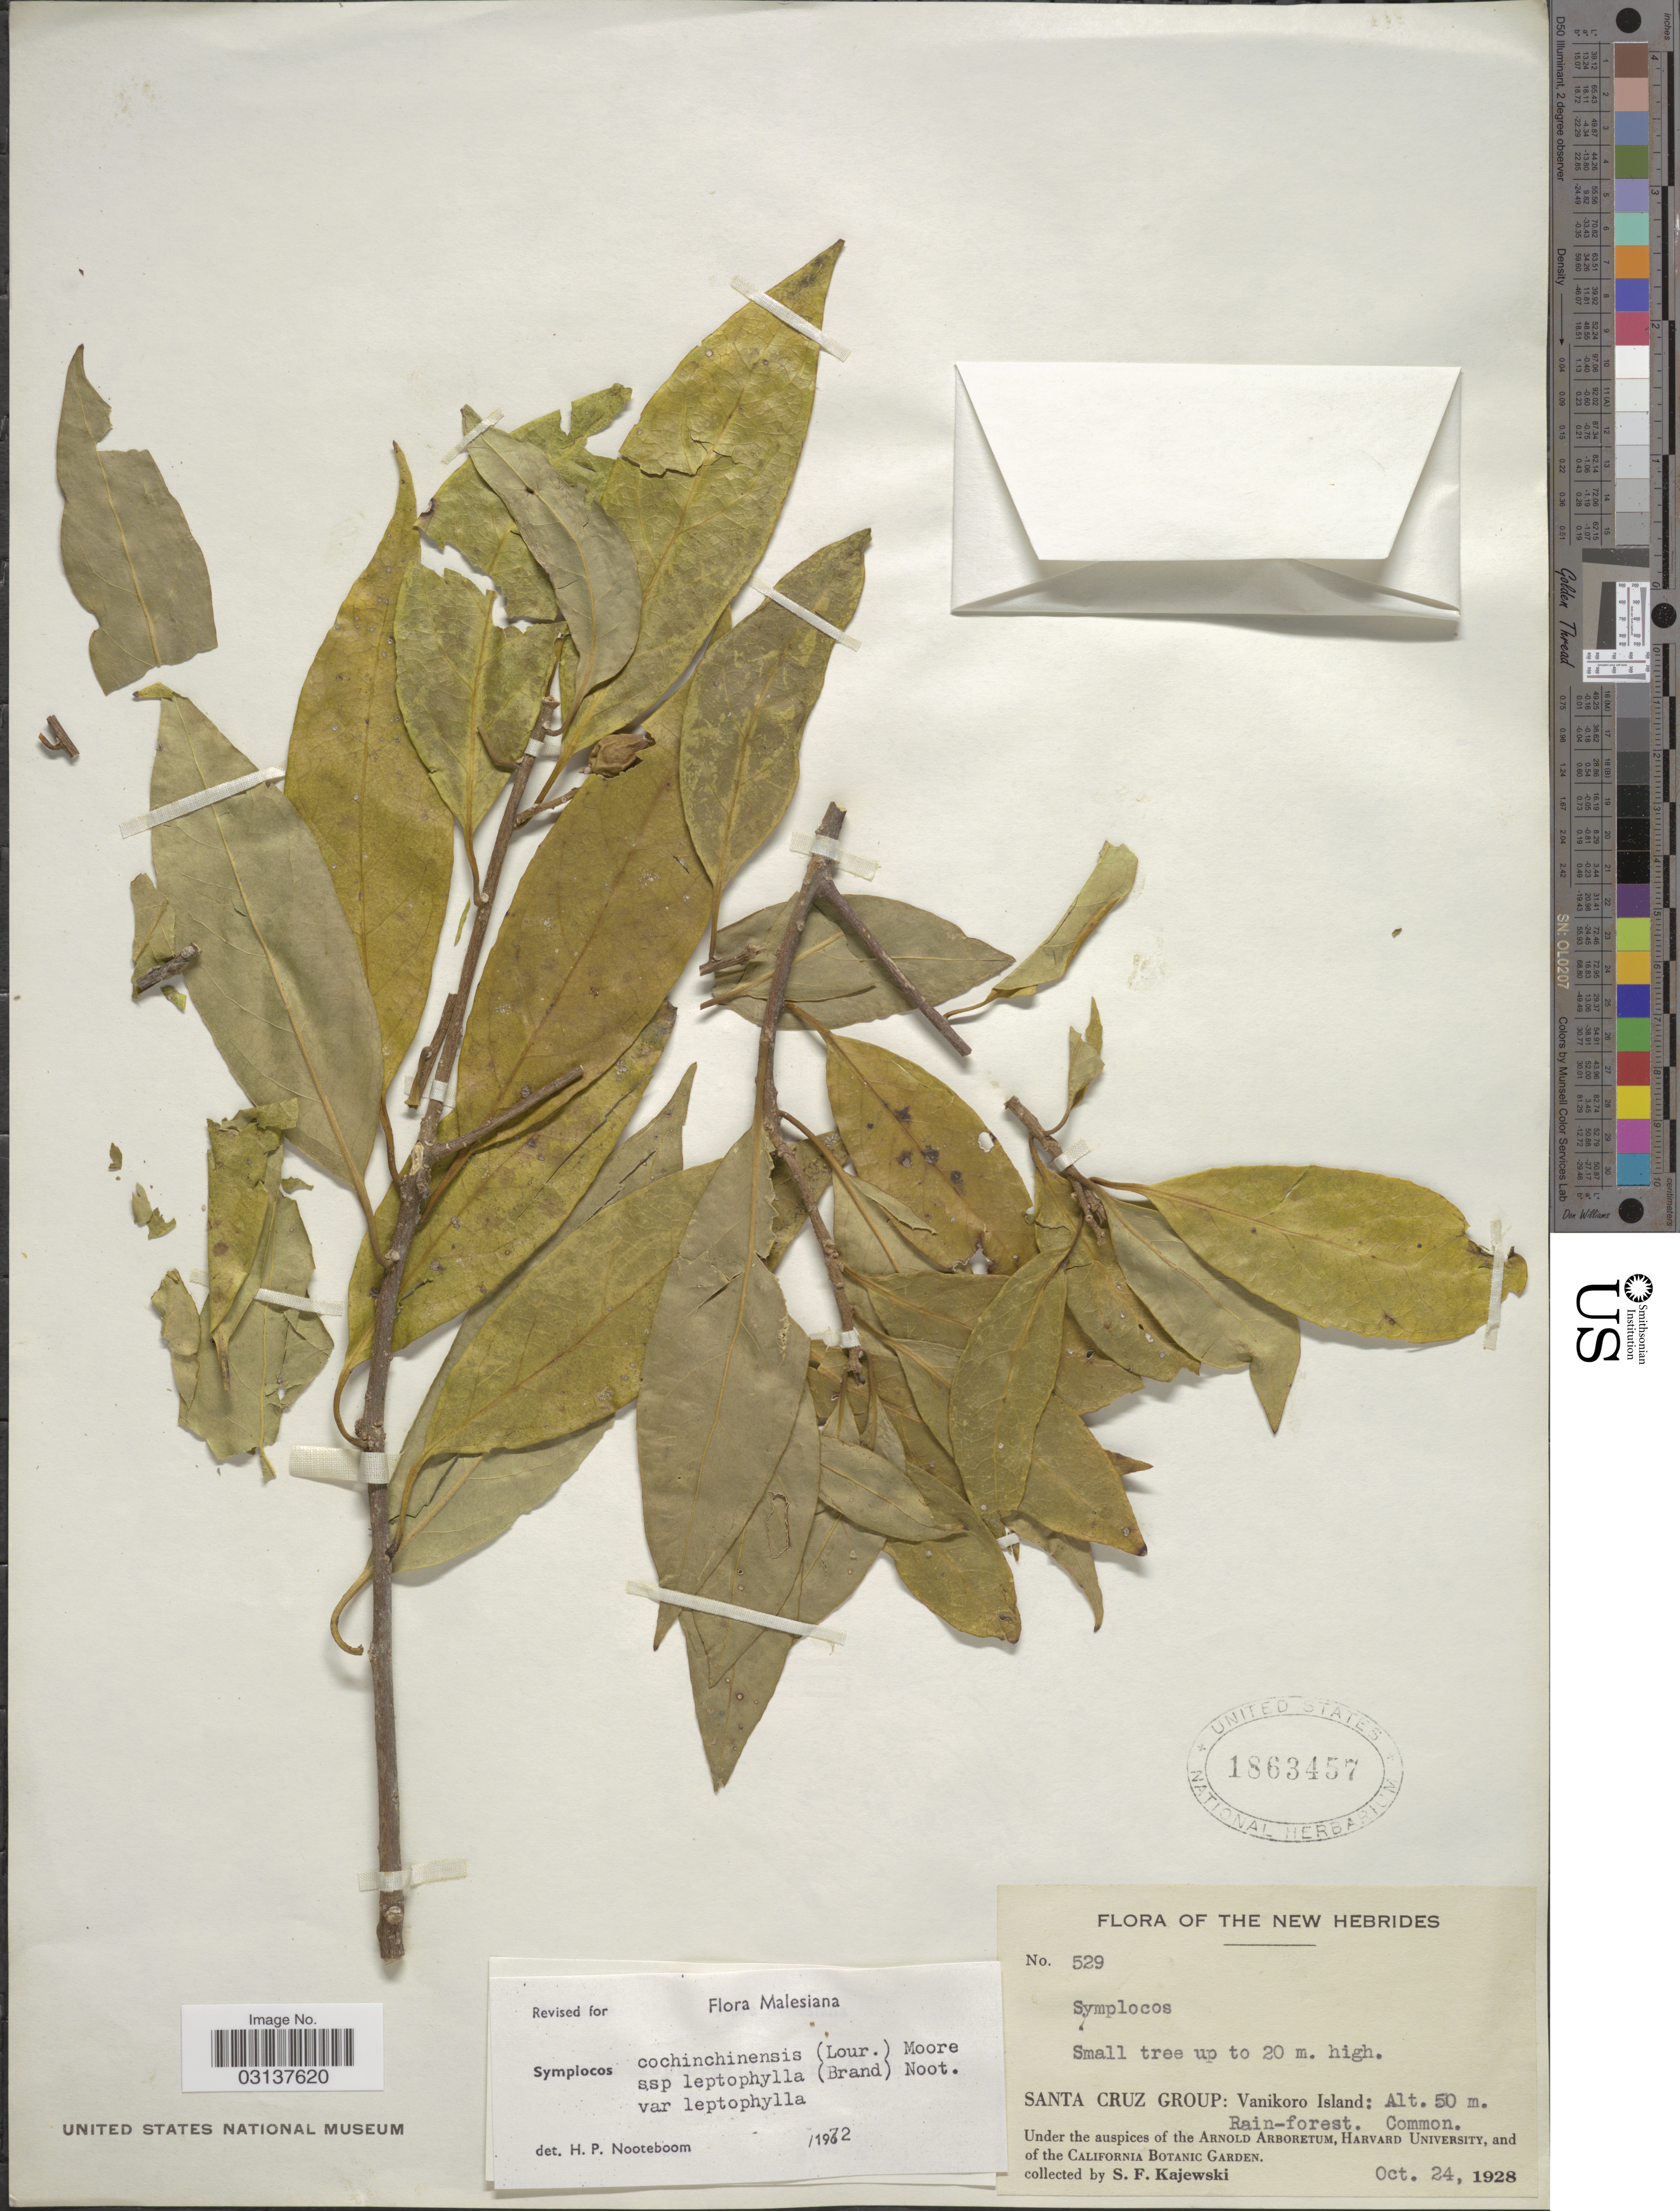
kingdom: Plantae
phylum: Tracheophyta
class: Magnoliopsida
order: Ericales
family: Symplocaceae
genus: Symplocos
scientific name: Symplocos cochinchinensis var. leptophylla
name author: (Brand) Noot.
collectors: S. Kajewski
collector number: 529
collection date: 1928-10-24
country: Vanuatu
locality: The New Hebrides, Santa Cruz Group: Vanikoro Island: Rain-forest, Common.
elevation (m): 50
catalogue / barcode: US 1863457